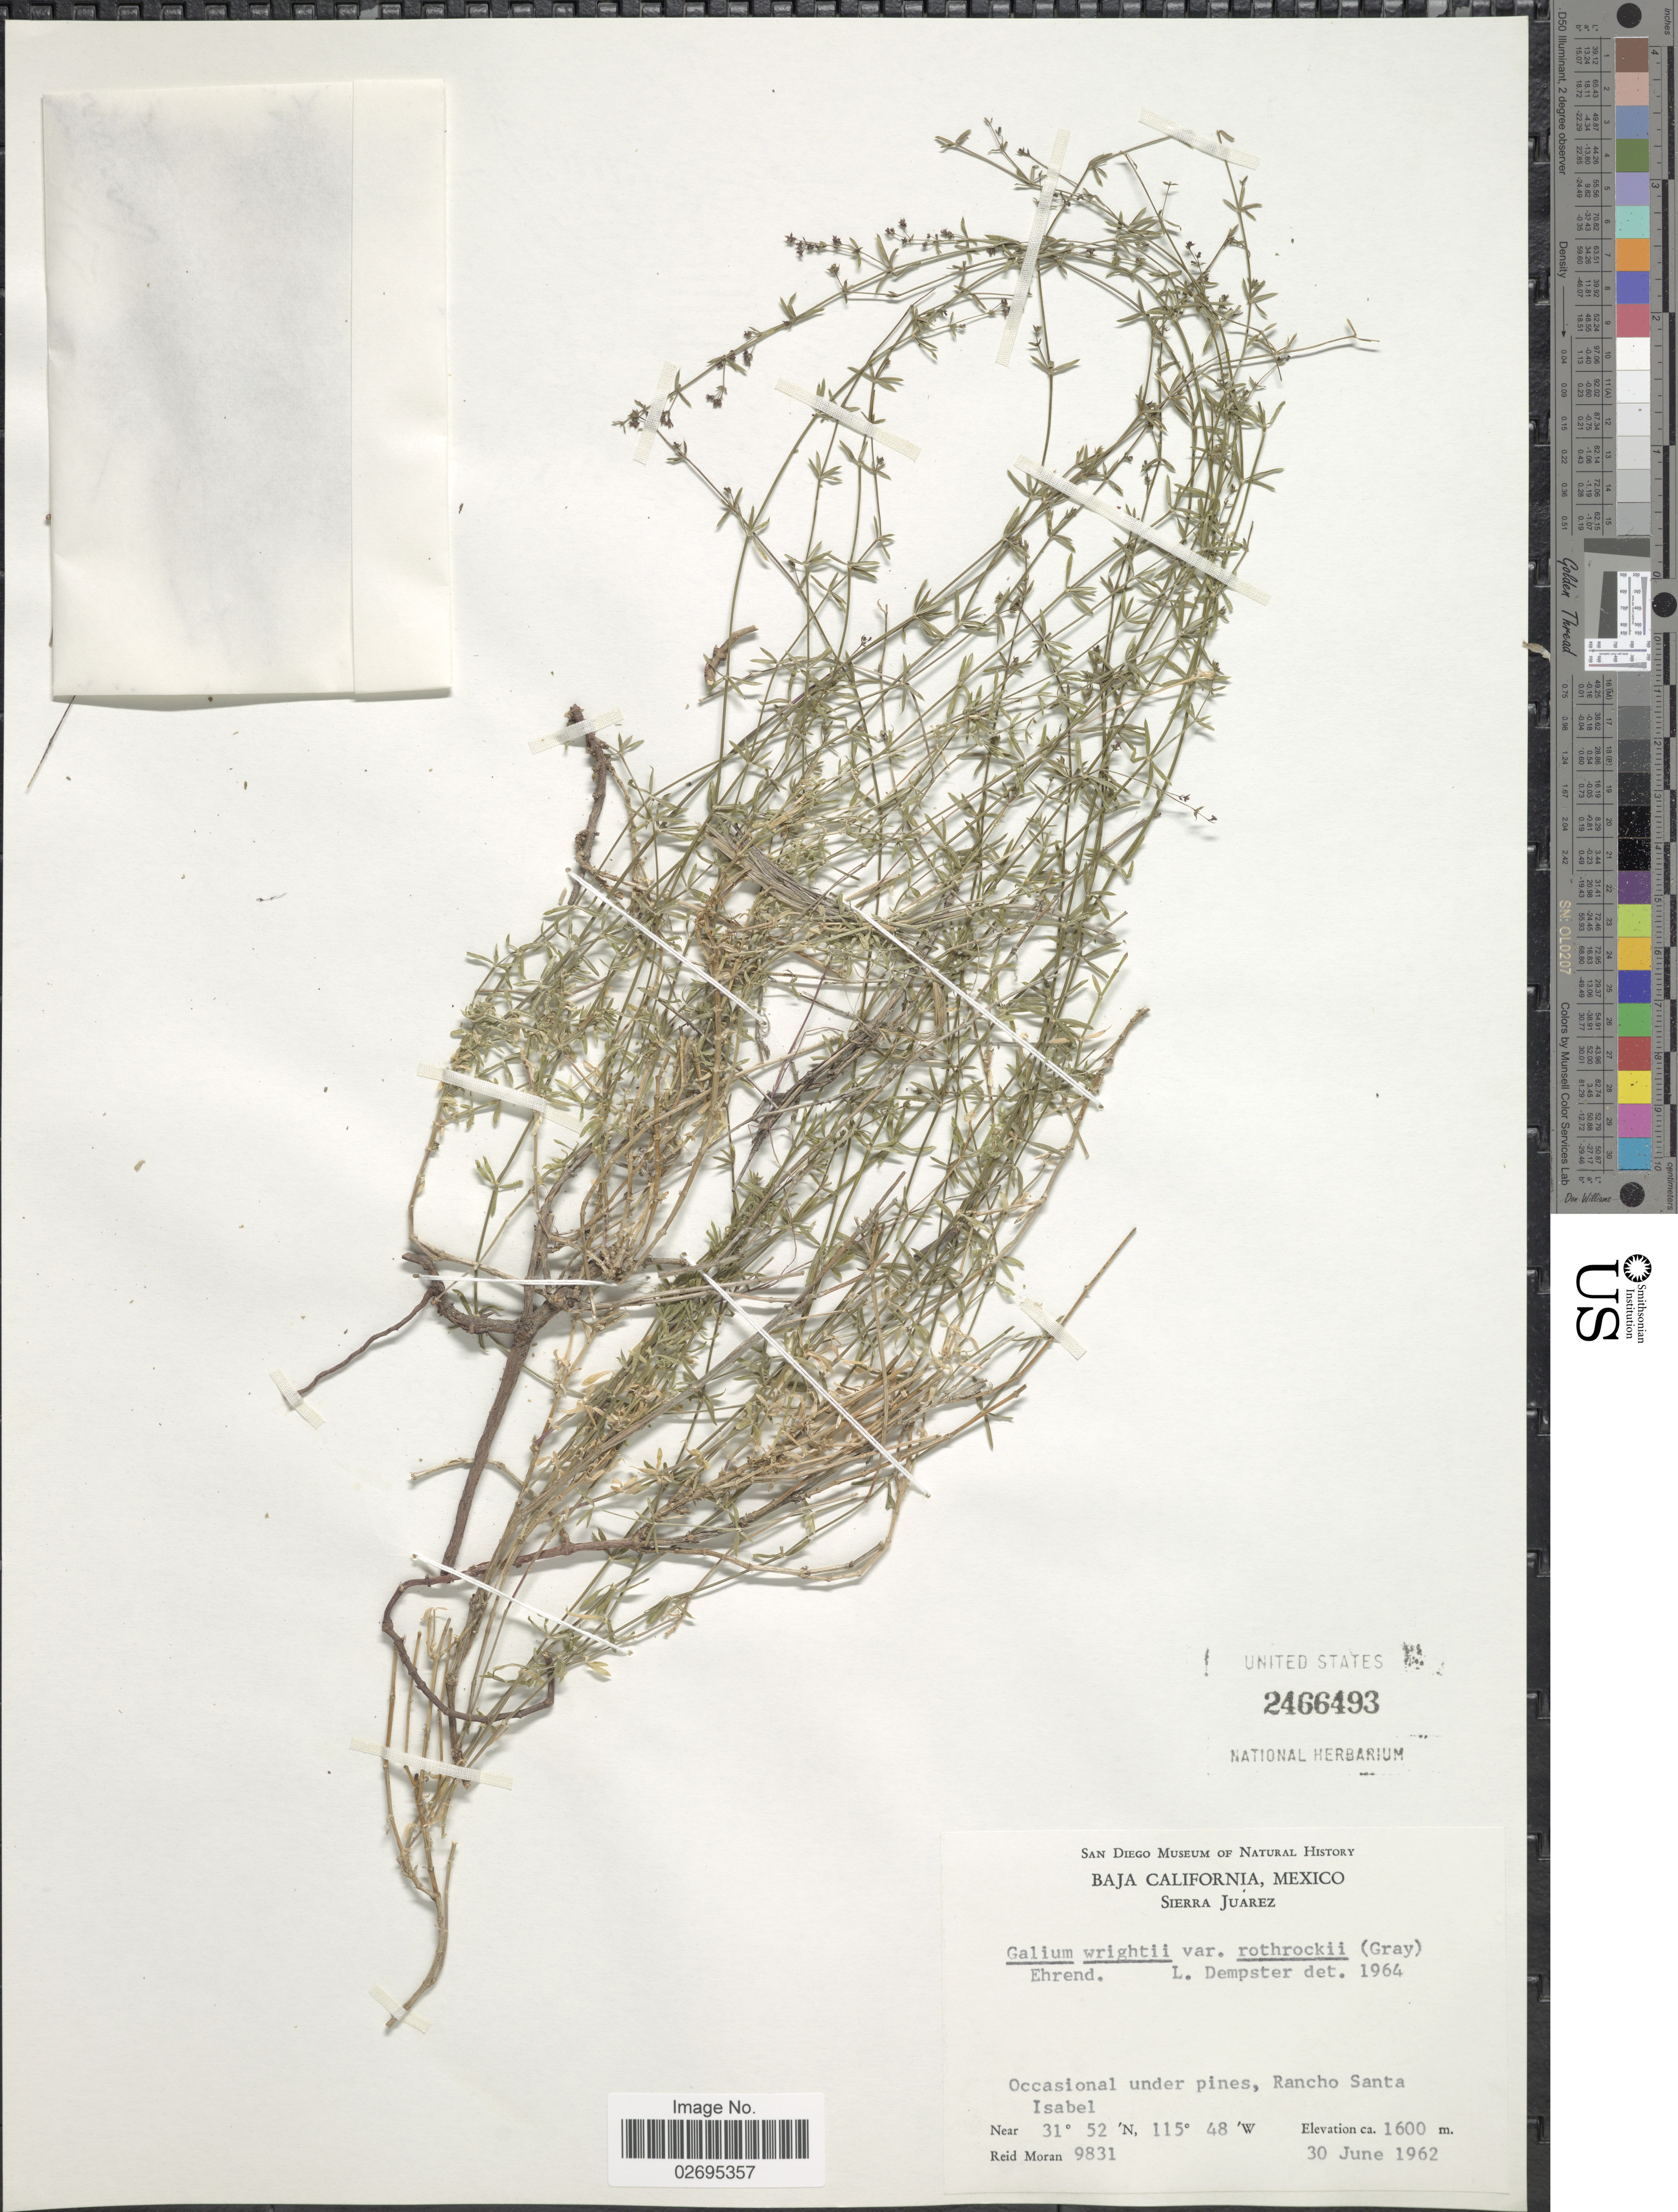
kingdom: Plantae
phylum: Tracheophyta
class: Magnoliopsida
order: Gentianales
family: Rubiaceae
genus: Galium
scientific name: Galium wrightii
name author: A. Gray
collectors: R. V. Moran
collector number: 9831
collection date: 1962-06-30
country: Mexico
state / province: Baja California Norte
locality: Sierra Juarez, Occasional under pines, Rancho Santa Isabel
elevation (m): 1600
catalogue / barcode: US 2466493